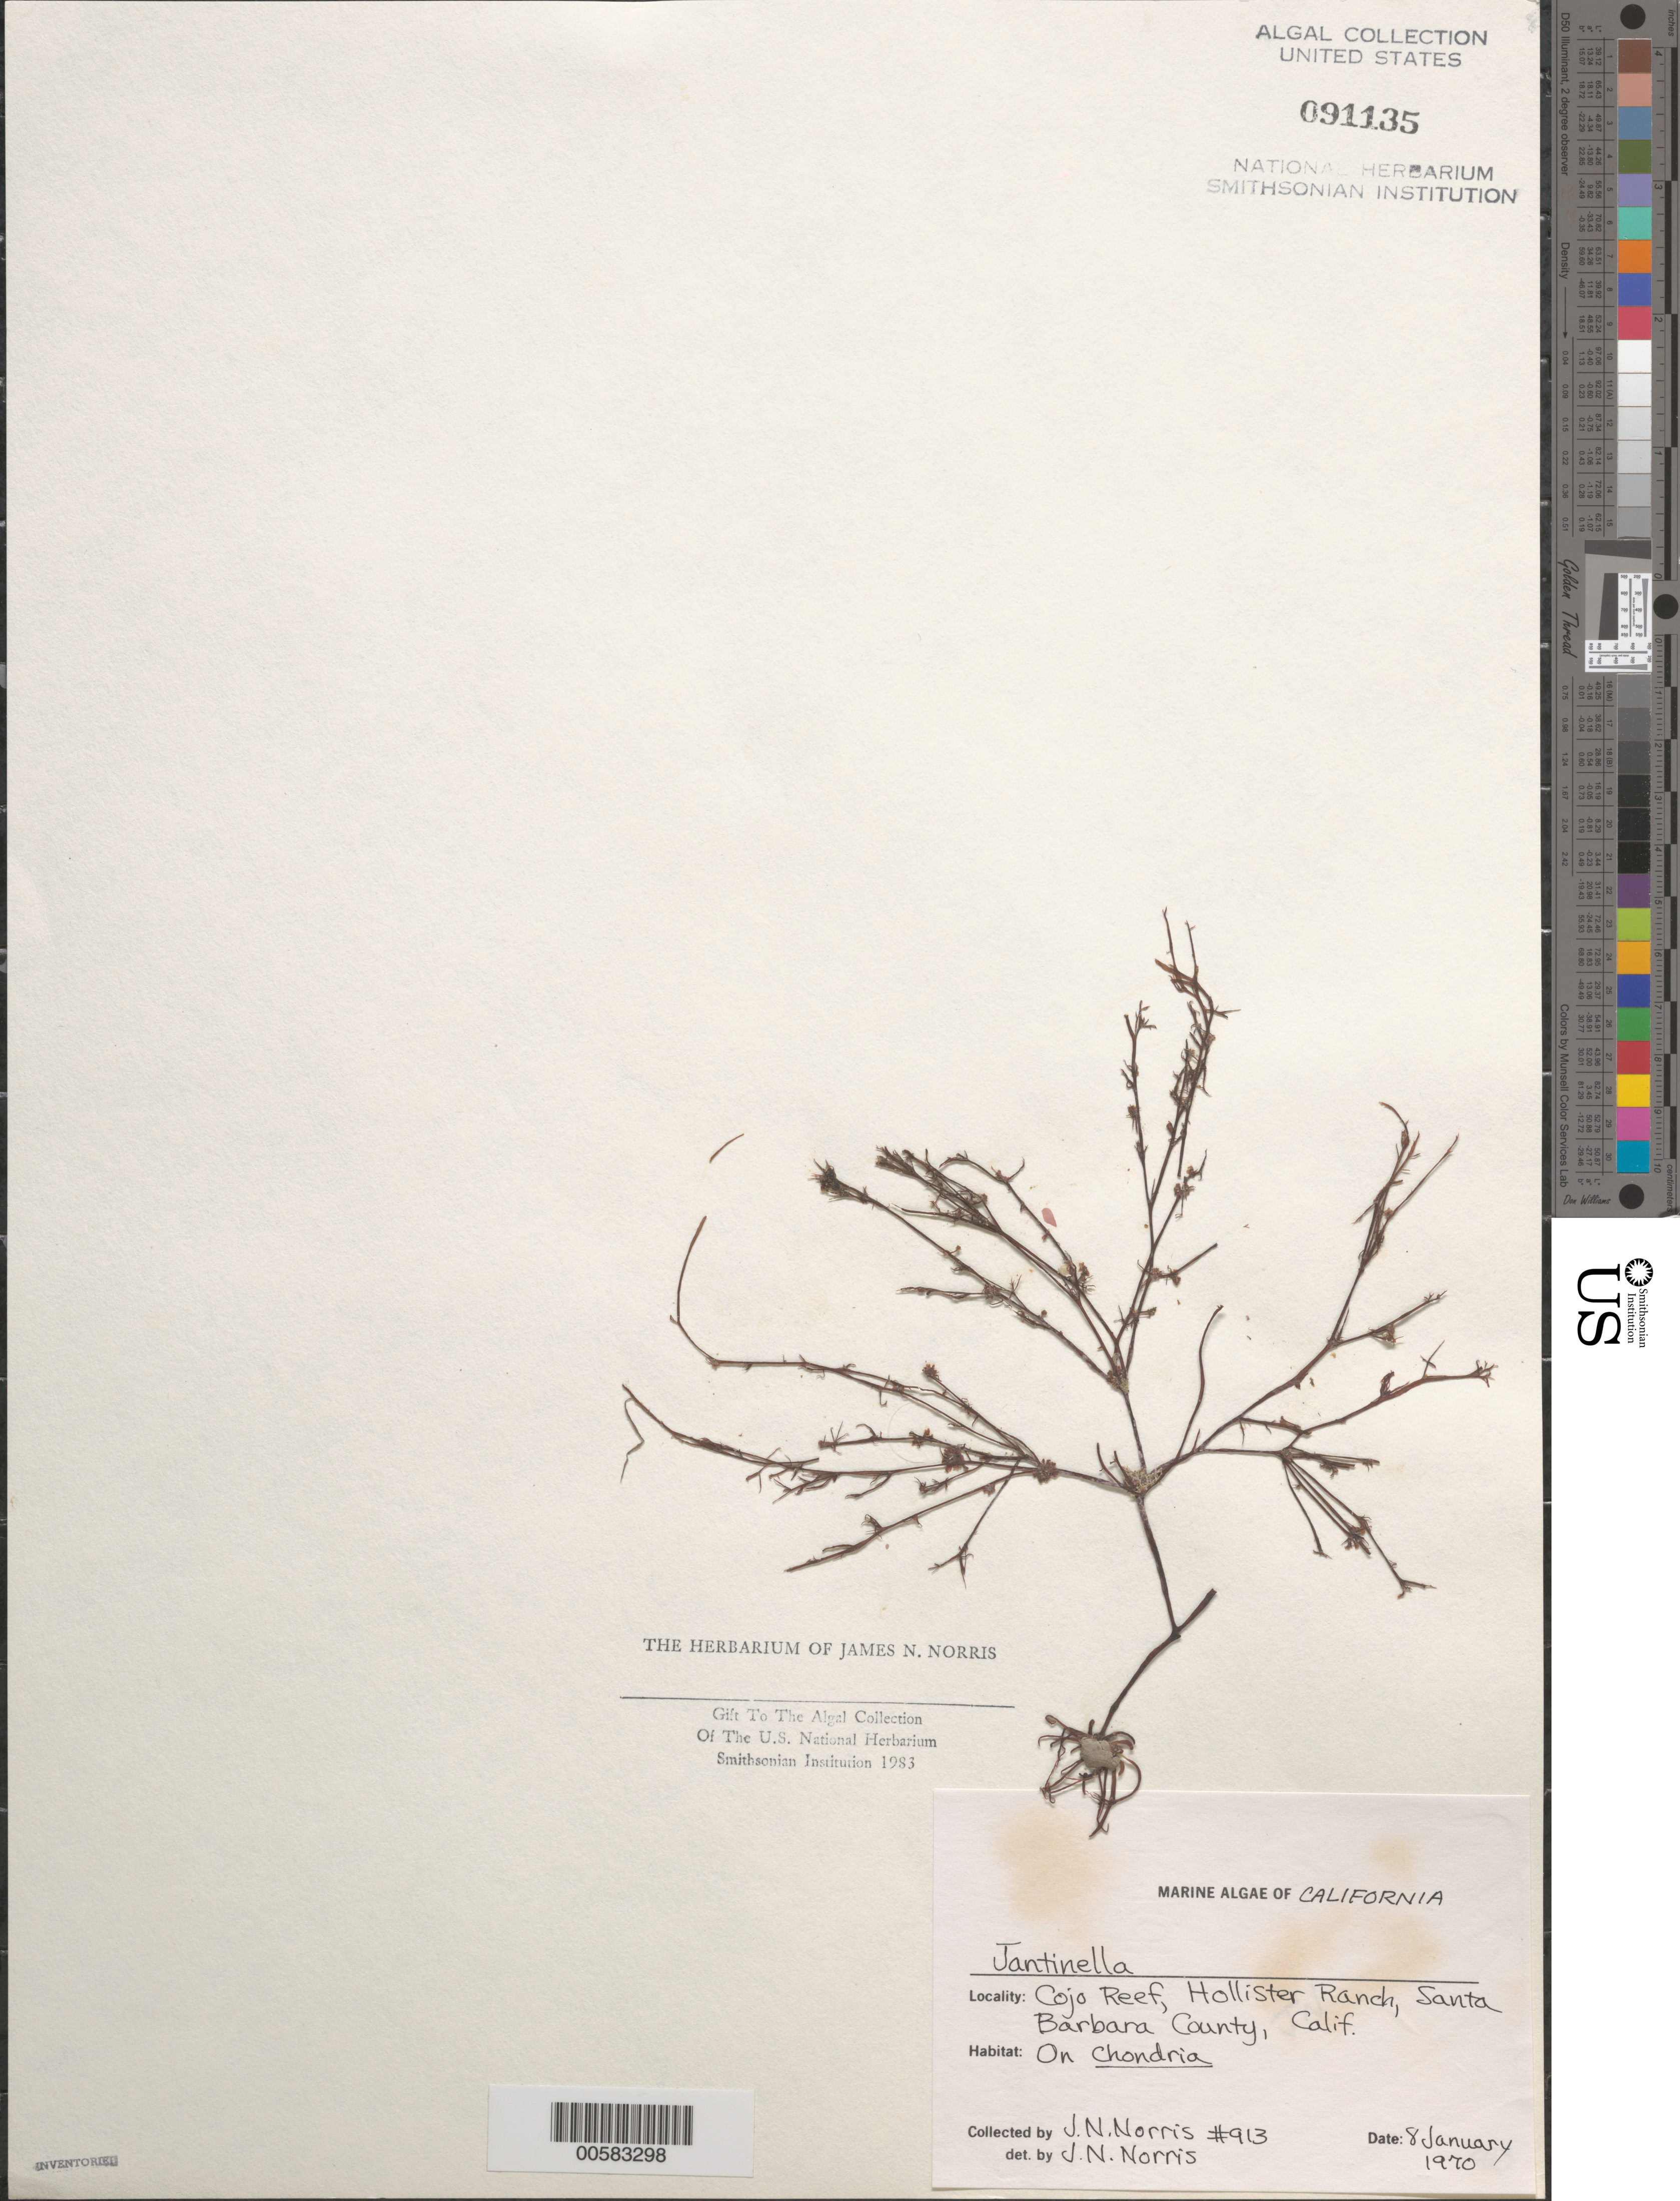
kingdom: Plantae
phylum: Rhodophyta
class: Florideophyceae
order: Ceramiales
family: Rhodomelaceae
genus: Jantinella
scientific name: Jantinella sp.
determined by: Norris, James N.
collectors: J. N. Norris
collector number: JN-913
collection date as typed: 08 Jan 1970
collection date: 1970-01-08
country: United States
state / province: California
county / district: Santa Barbara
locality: Cojo Reef, Hollister Ranch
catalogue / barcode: US 91135